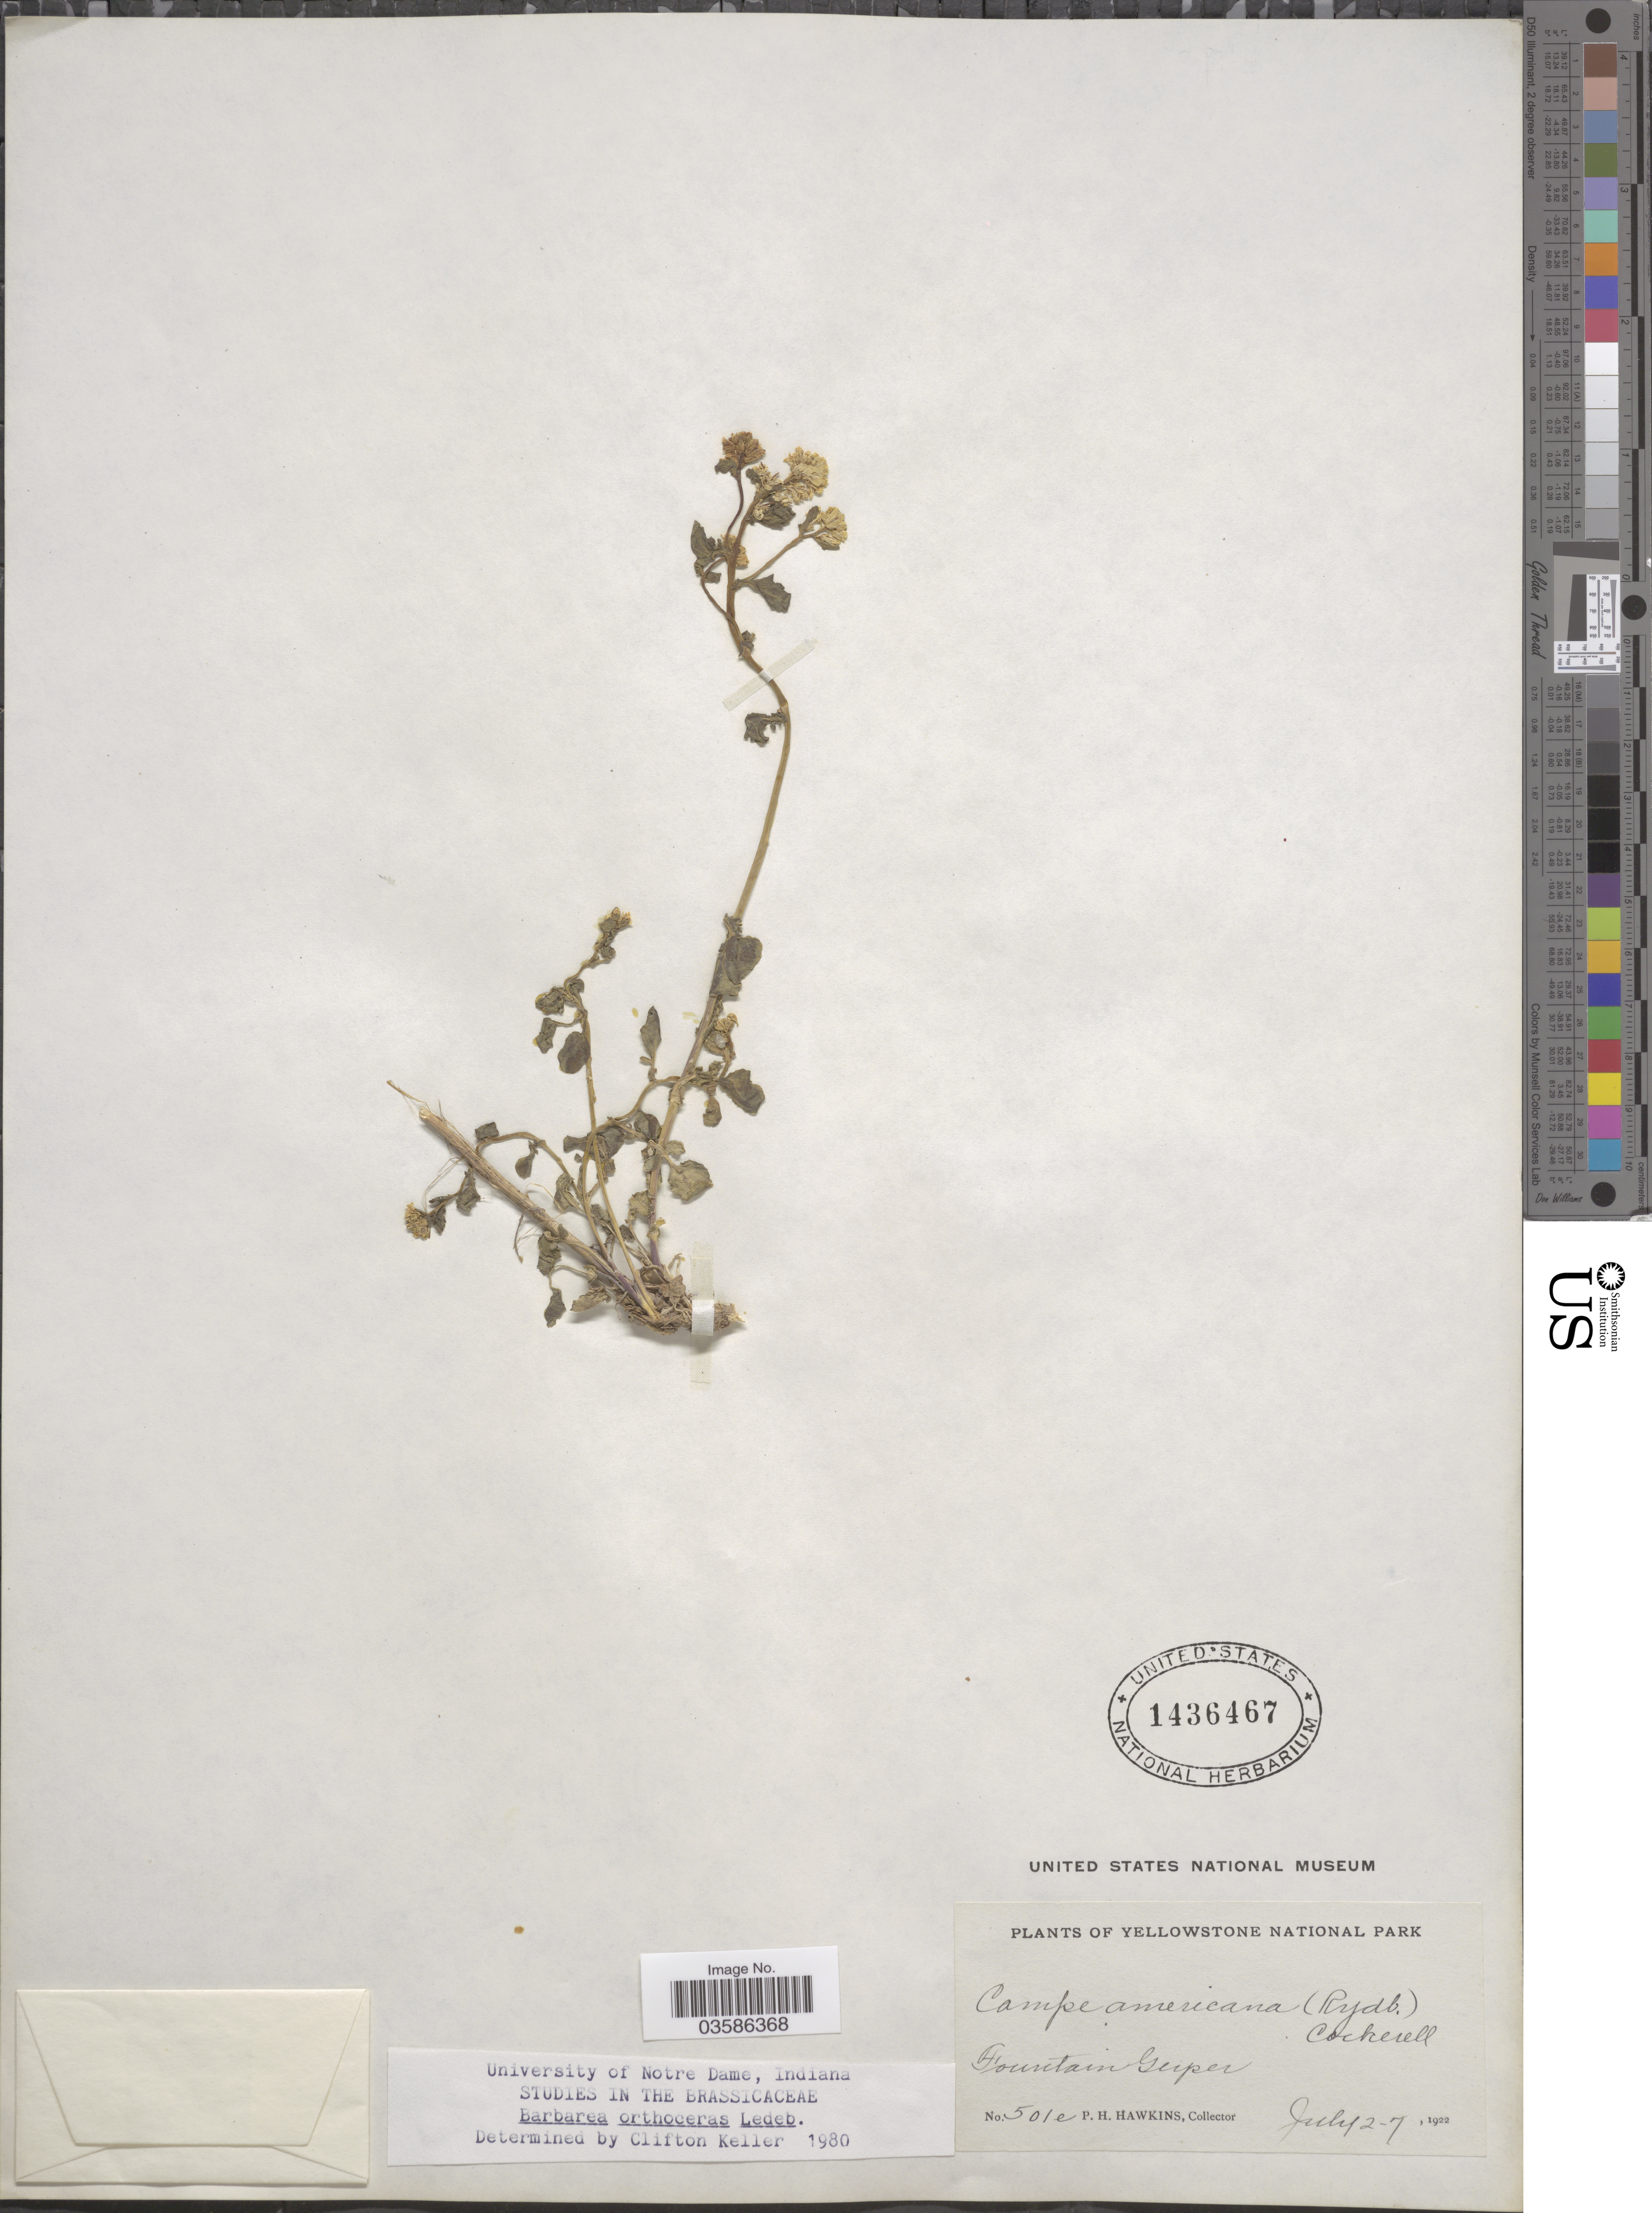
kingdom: Plantae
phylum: Tracheophyta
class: Magnoliopsida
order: Brassicales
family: Brassicaceae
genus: Barbarea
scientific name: Barbarea orthoceras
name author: Ledeb.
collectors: P. Hawkins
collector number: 501e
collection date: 1922-07-02/1922-07-07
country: United States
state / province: Wyoming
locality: Yellowstone National Park. Fountain Geyser.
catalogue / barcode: US 1436467